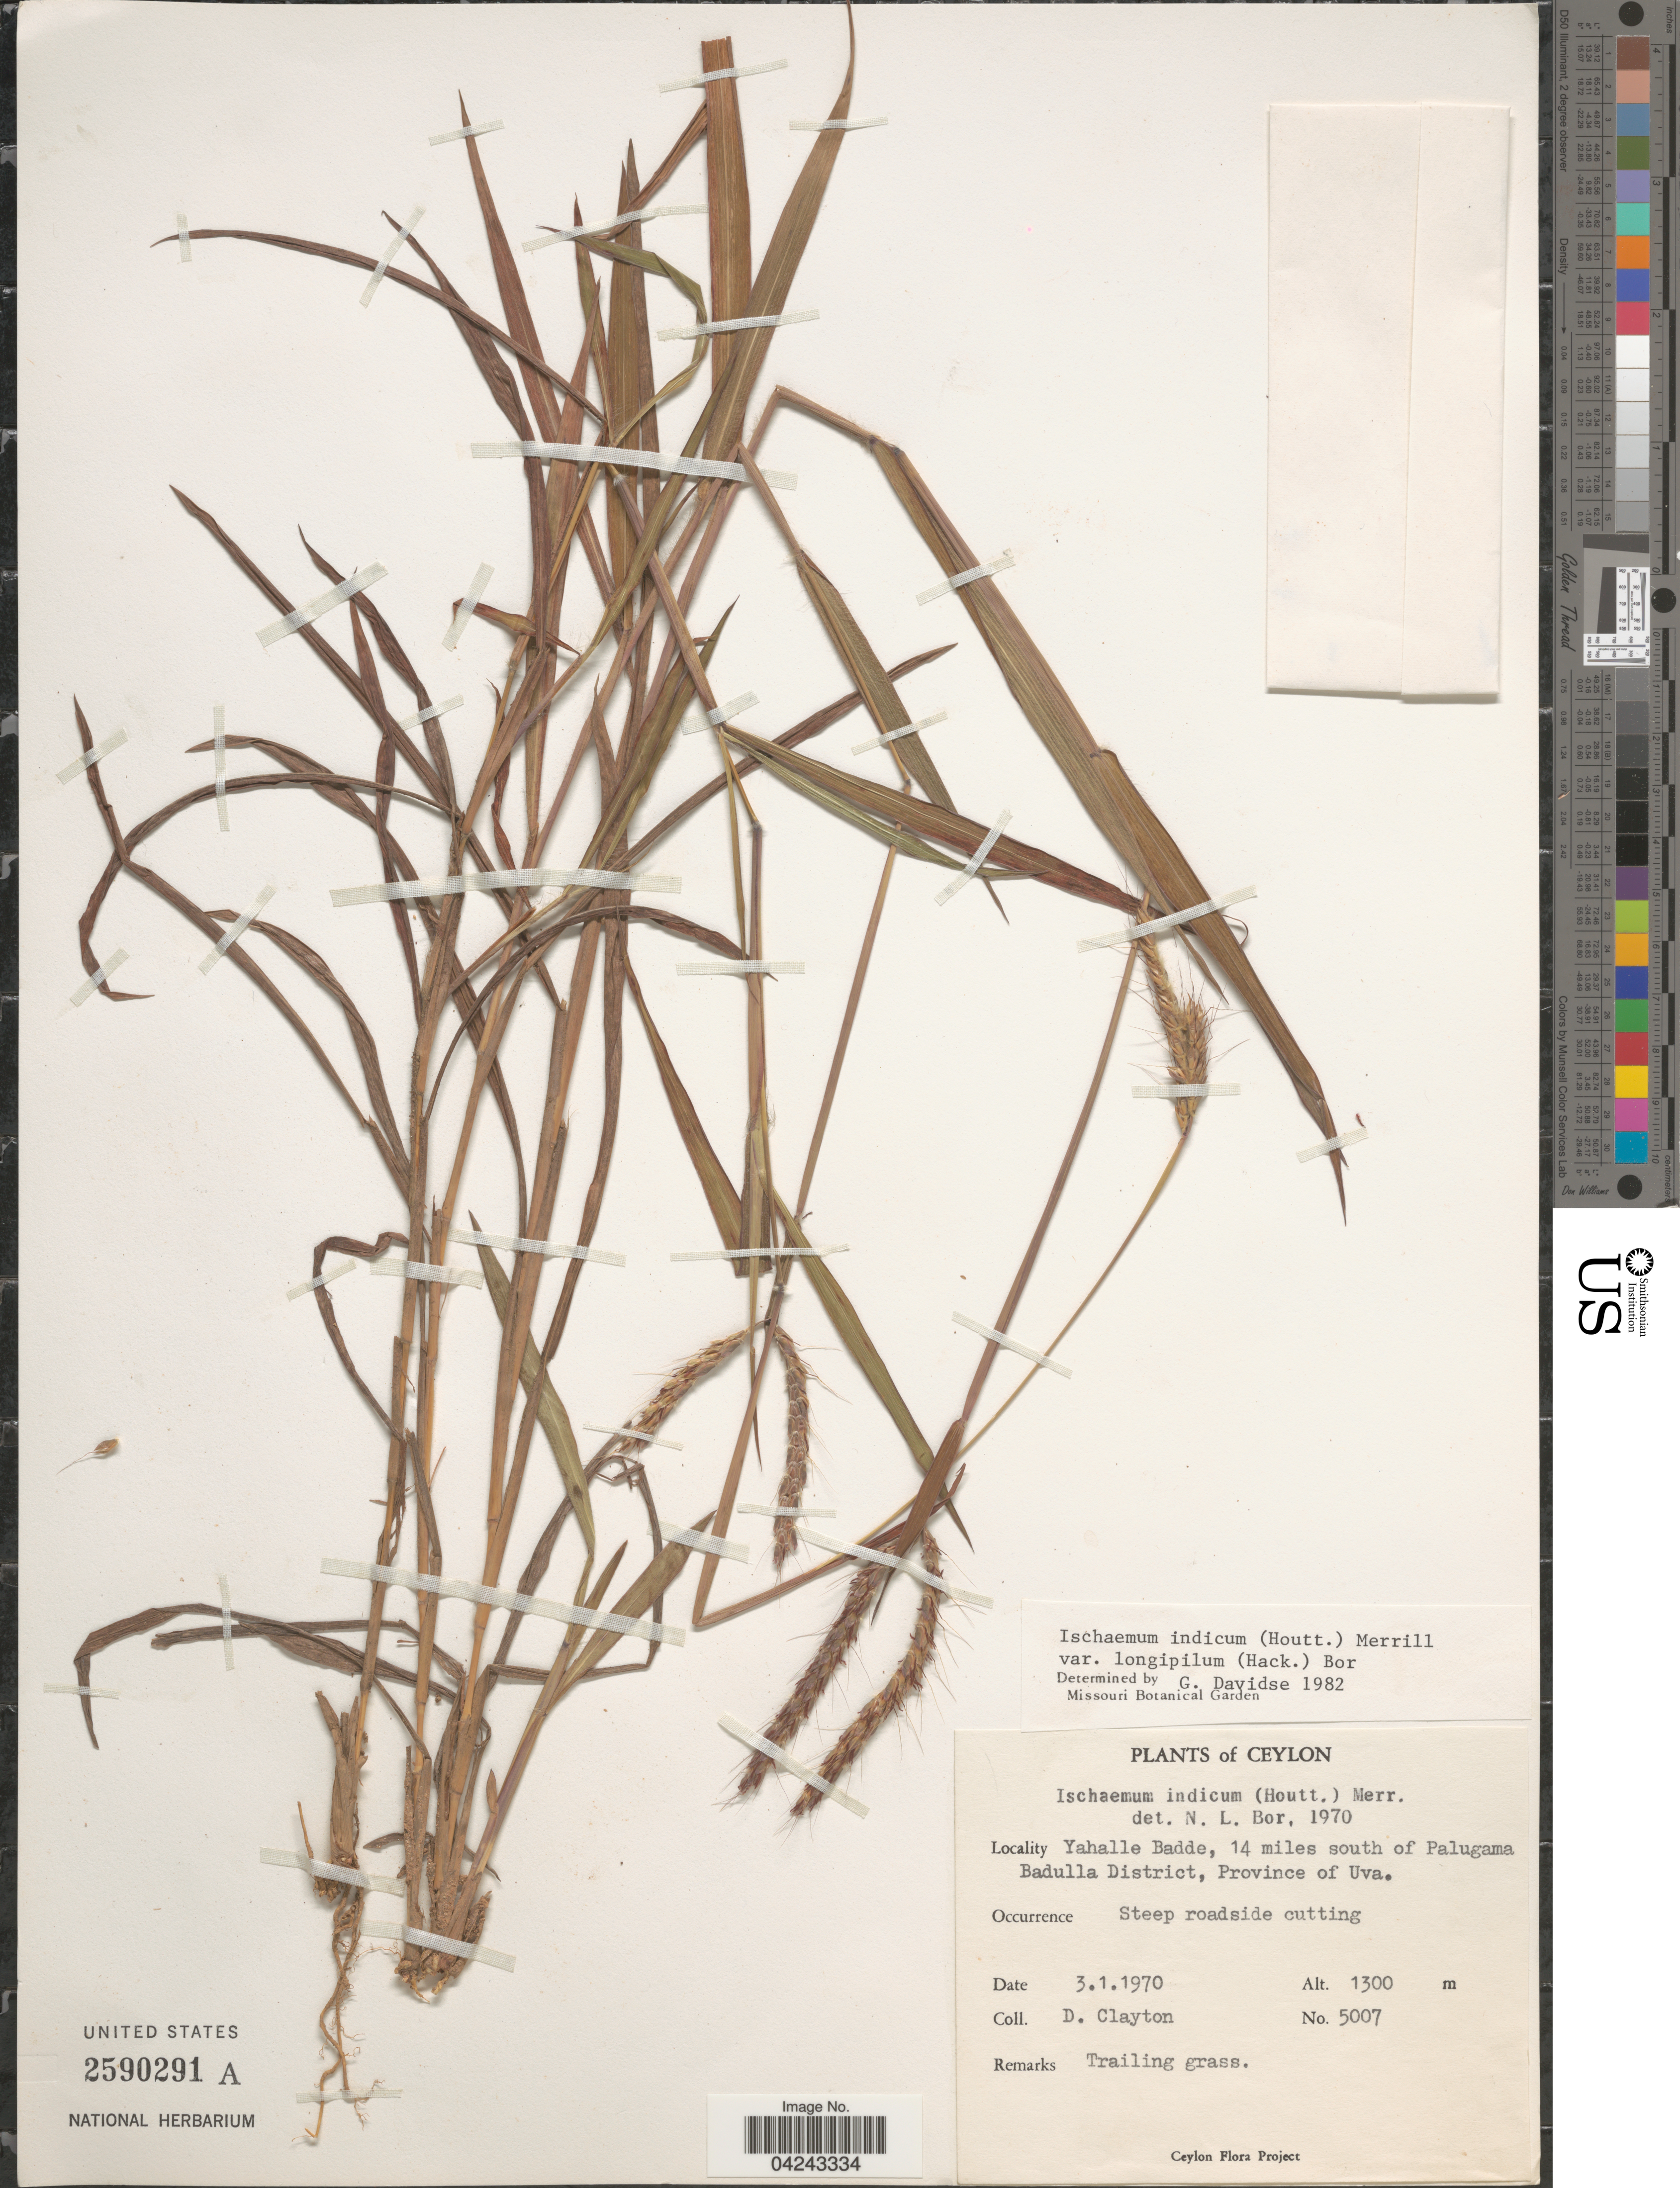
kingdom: Plantae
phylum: Tracheophyta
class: Liliopsida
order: Poales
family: Poaceae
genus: Ischaemum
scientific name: Ischaemum ciliare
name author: Retz.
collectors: D. Clayton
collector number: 5007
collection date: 1970-01-03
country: Sri Lanka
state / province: Uva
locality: Ceylon. Yahalle Badde, 14 miles south of Palugama. Badulla District.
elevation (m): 1300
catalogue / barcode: US 2590291A